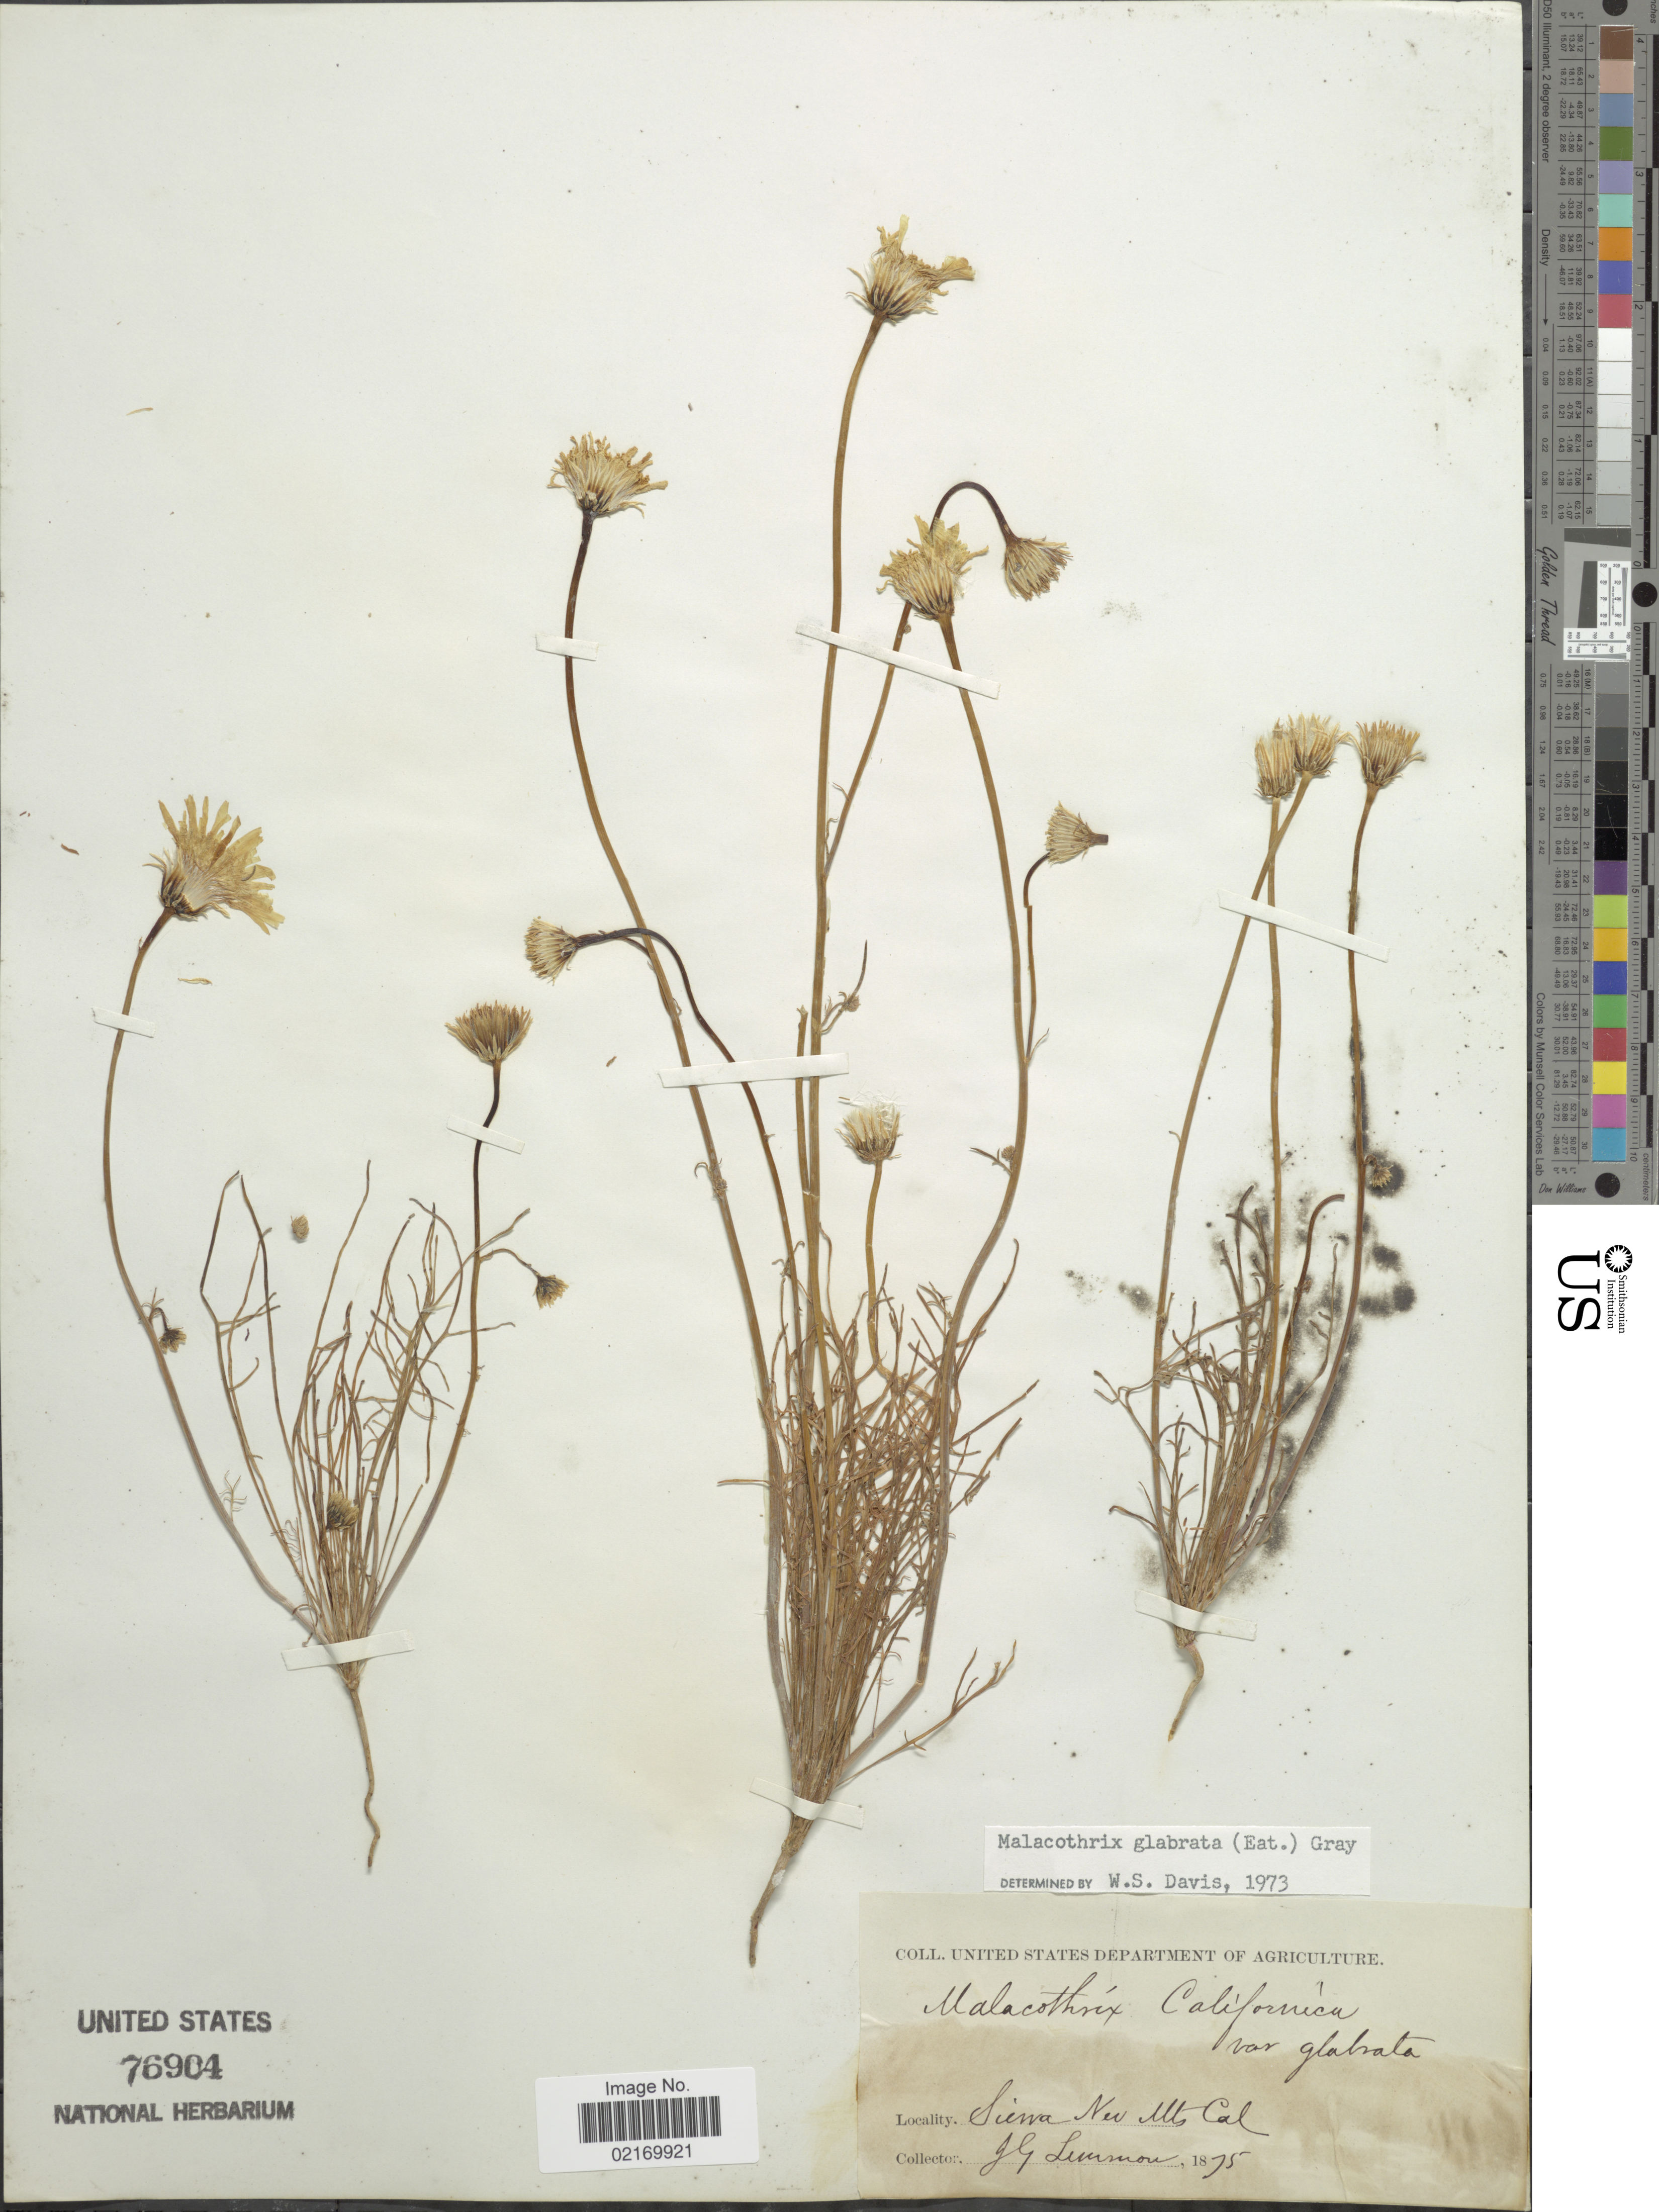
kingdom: Plantae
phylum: Tracheophyta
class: Magnoliopsida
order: Asterales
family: Asteraceae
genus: Malacothrix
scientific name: Malacothrix glabrata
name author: (A. Gray ex D.C. Eaton) A. Gray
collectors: J. Lemmon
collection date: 1875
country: United States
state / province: California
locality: Sierra Nev. Mts., Cal.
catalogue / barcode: US 76904